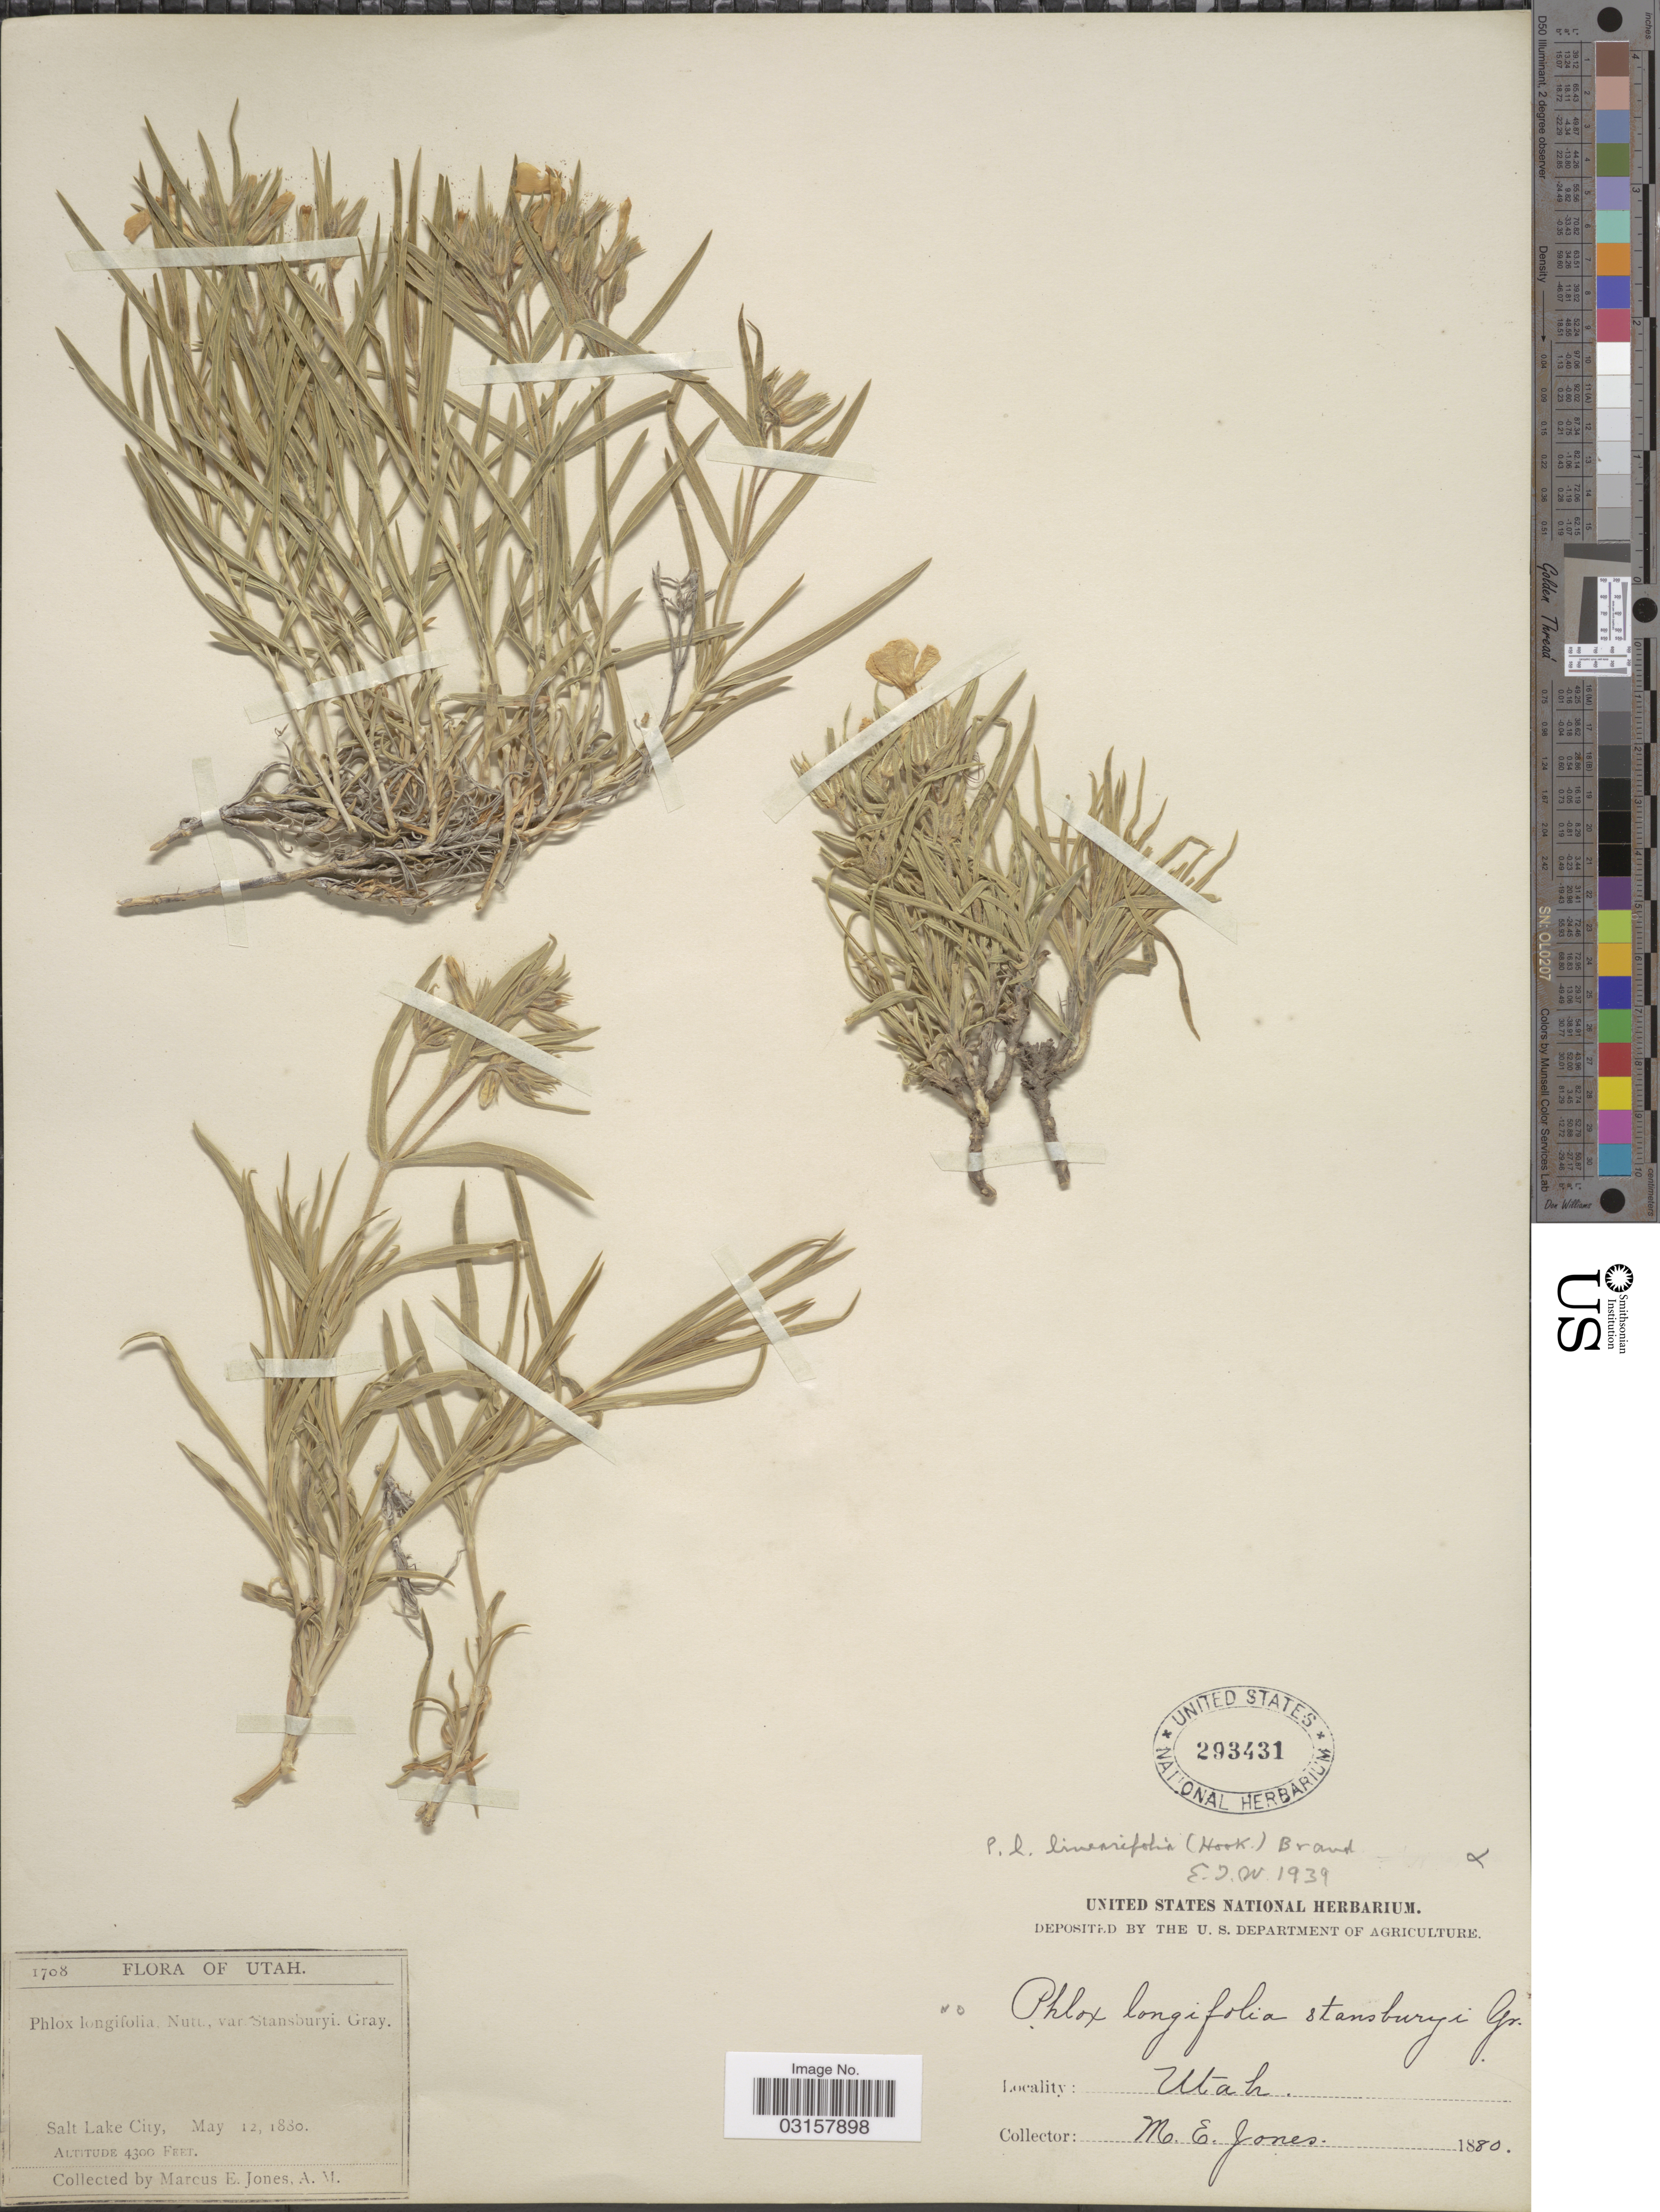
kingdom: Plantae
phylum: Tracheophyta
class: Magnoliopsida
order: Ericales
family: Polemoniaceae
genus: Phlox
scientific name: Phlox longifolia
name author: Nutt.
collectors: M. E. Jones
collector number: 1708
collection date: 1880-05-12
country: United States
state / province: Utah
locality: Salt Lake City.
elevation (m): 1311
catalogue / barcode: US 293431